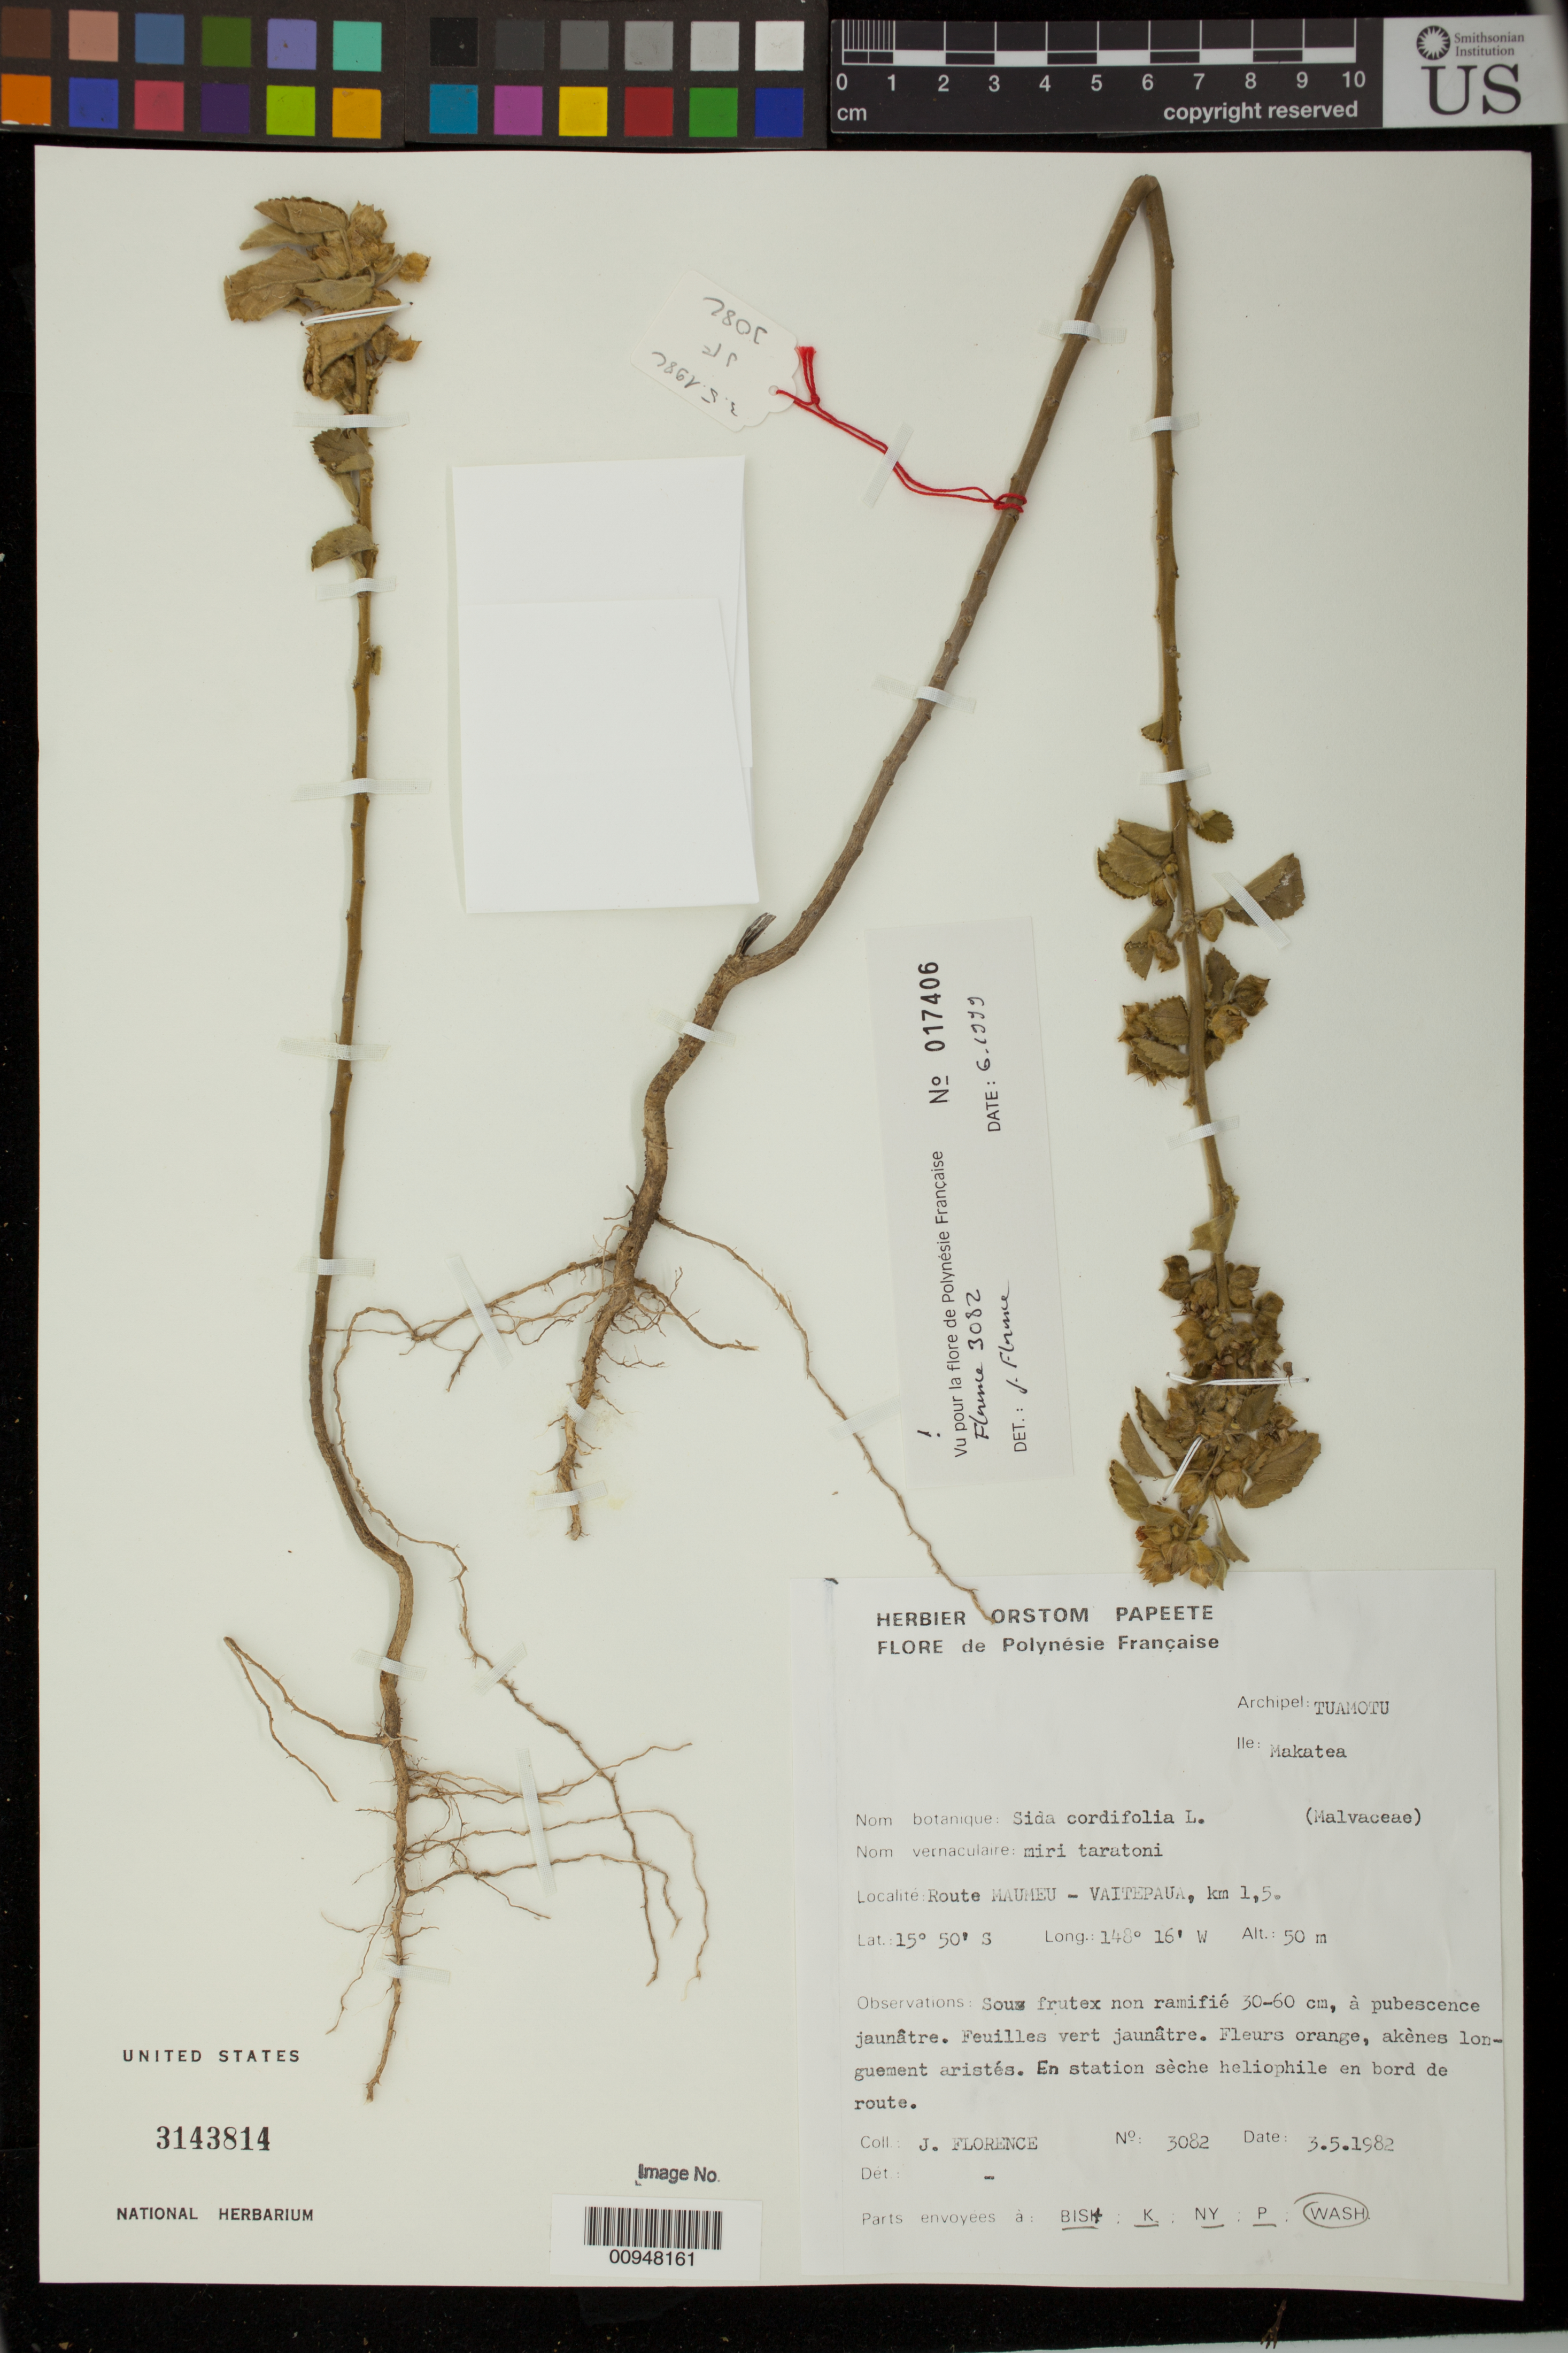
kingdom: Plantae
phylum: Tracheophyta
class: Magnoliopsida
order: Malvales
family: Malvaceae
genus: Sida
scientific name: Sida cordifolia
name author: L.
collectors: J. Florence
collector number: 3082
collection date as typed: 05 Mar 1982 to 03 May 1982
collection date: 1982-05-03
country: French Polynesia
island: Makatea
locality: Road between Maumeu and Vaitepaua, kilometer marker 1.5.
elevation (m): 50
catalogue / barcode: US 3143814